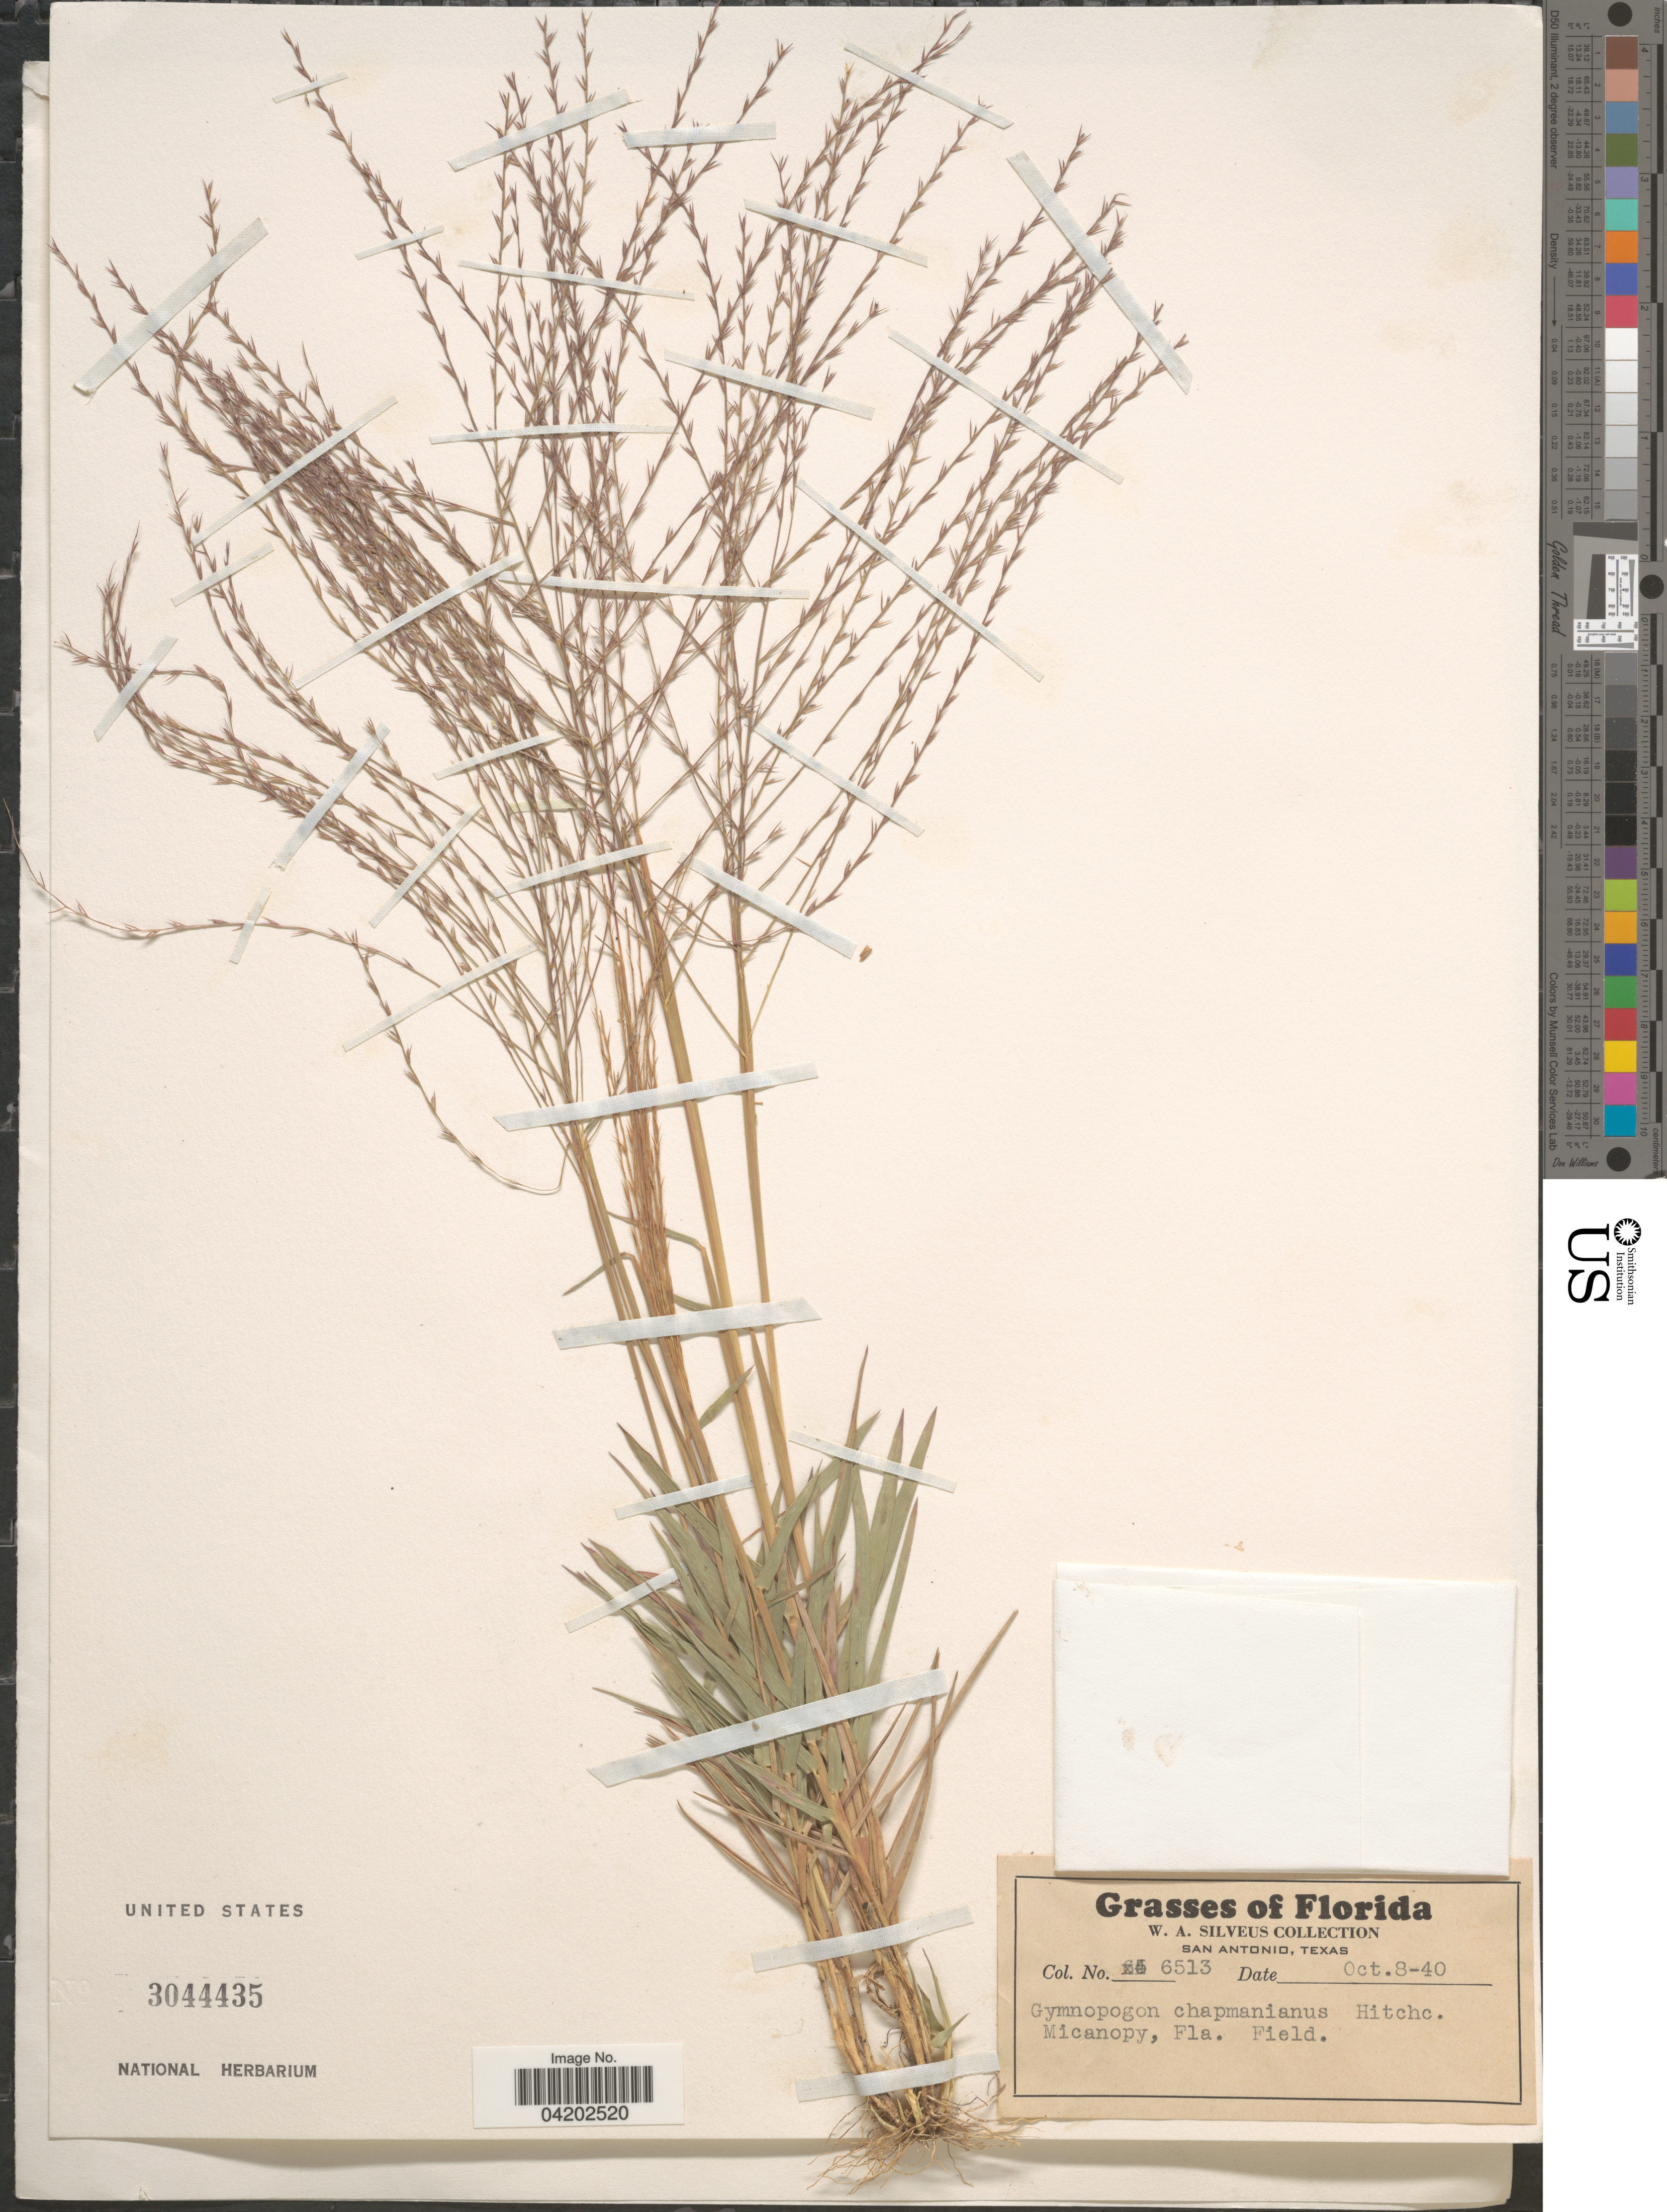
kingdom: Plantae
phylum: Tracheophyta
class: Liliopsida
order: Poales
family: Poaceae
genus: Gymnopogon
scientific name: Gymnopogon chapmanianum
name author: Hitchc.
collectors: W. Silveus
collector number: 6513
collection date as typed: Transcribed d/m/y: 8/10/40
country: United States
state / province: Florida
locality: Micanopy.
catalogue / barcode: US 3044435